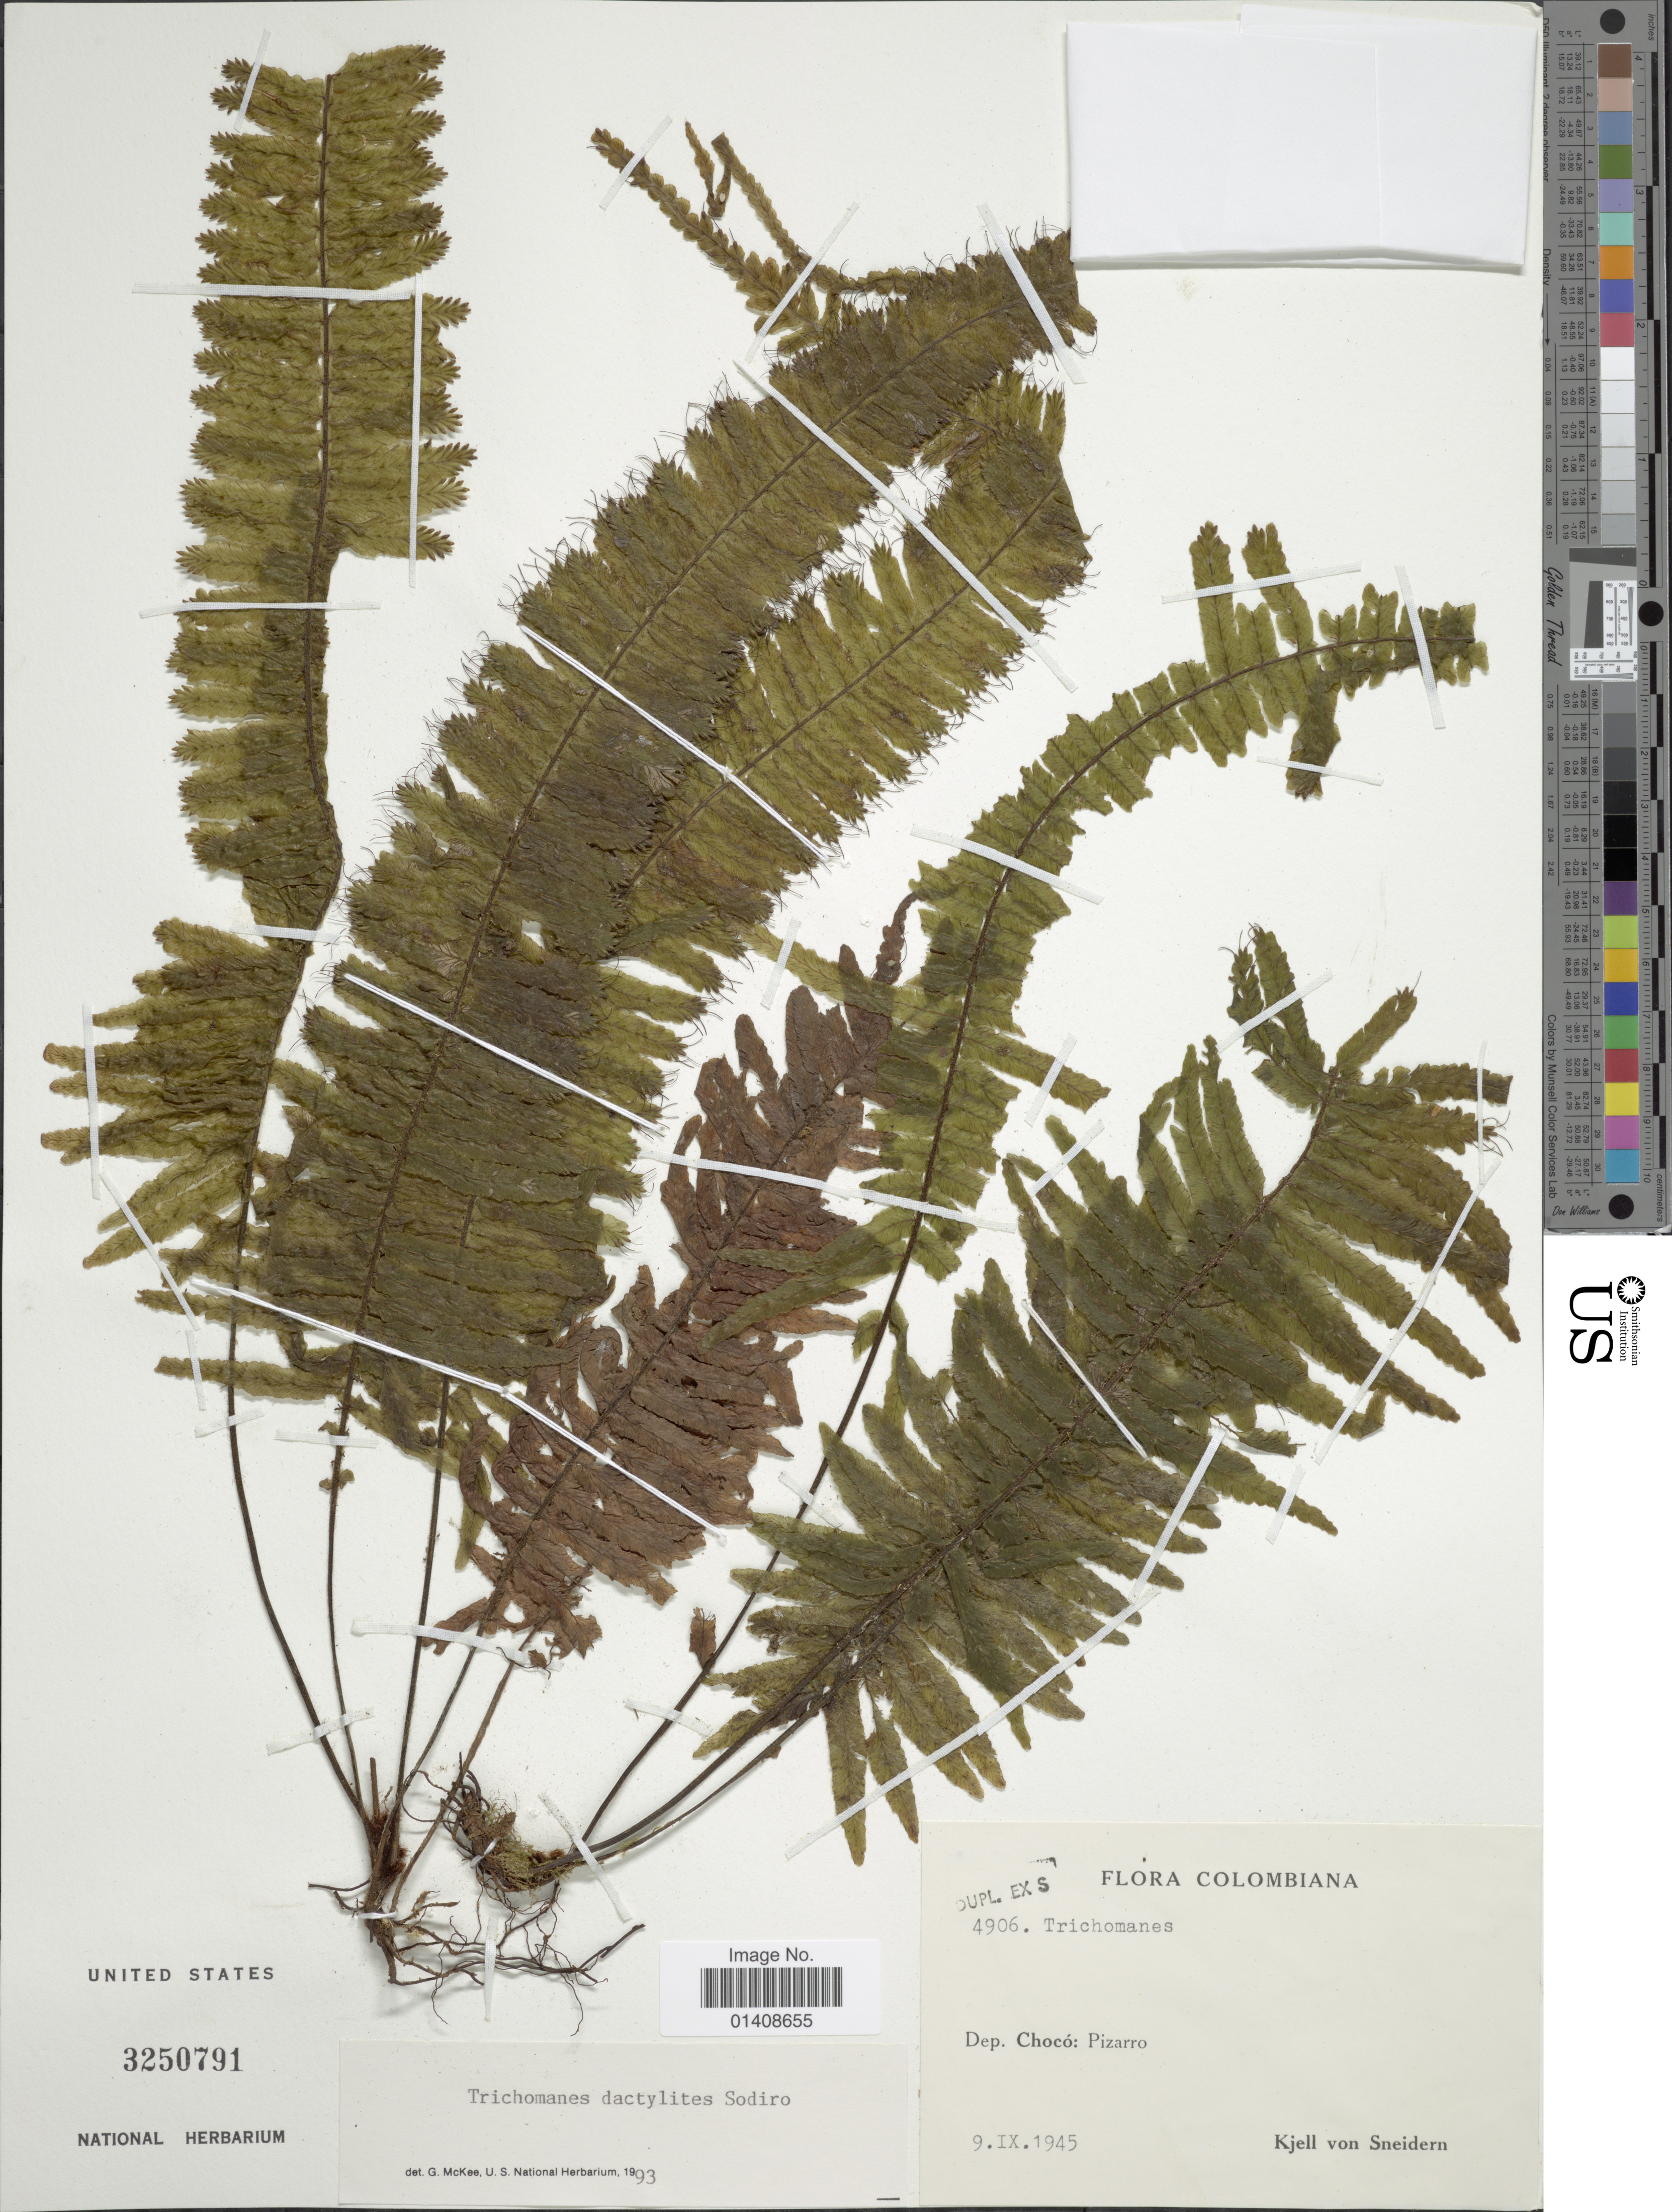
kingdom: Plantae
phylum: Tracheophyta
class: Polypodiopsida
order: Hymenophyllales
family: Hymenophyllaceae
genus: Trichomanes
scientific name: Trichomanes dactylites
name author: Sodiro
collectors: K. von Sneidern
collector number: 4906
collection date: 1945-09-09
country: Colombia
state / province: Chocó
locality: Pizarro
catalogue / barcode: US 3250791